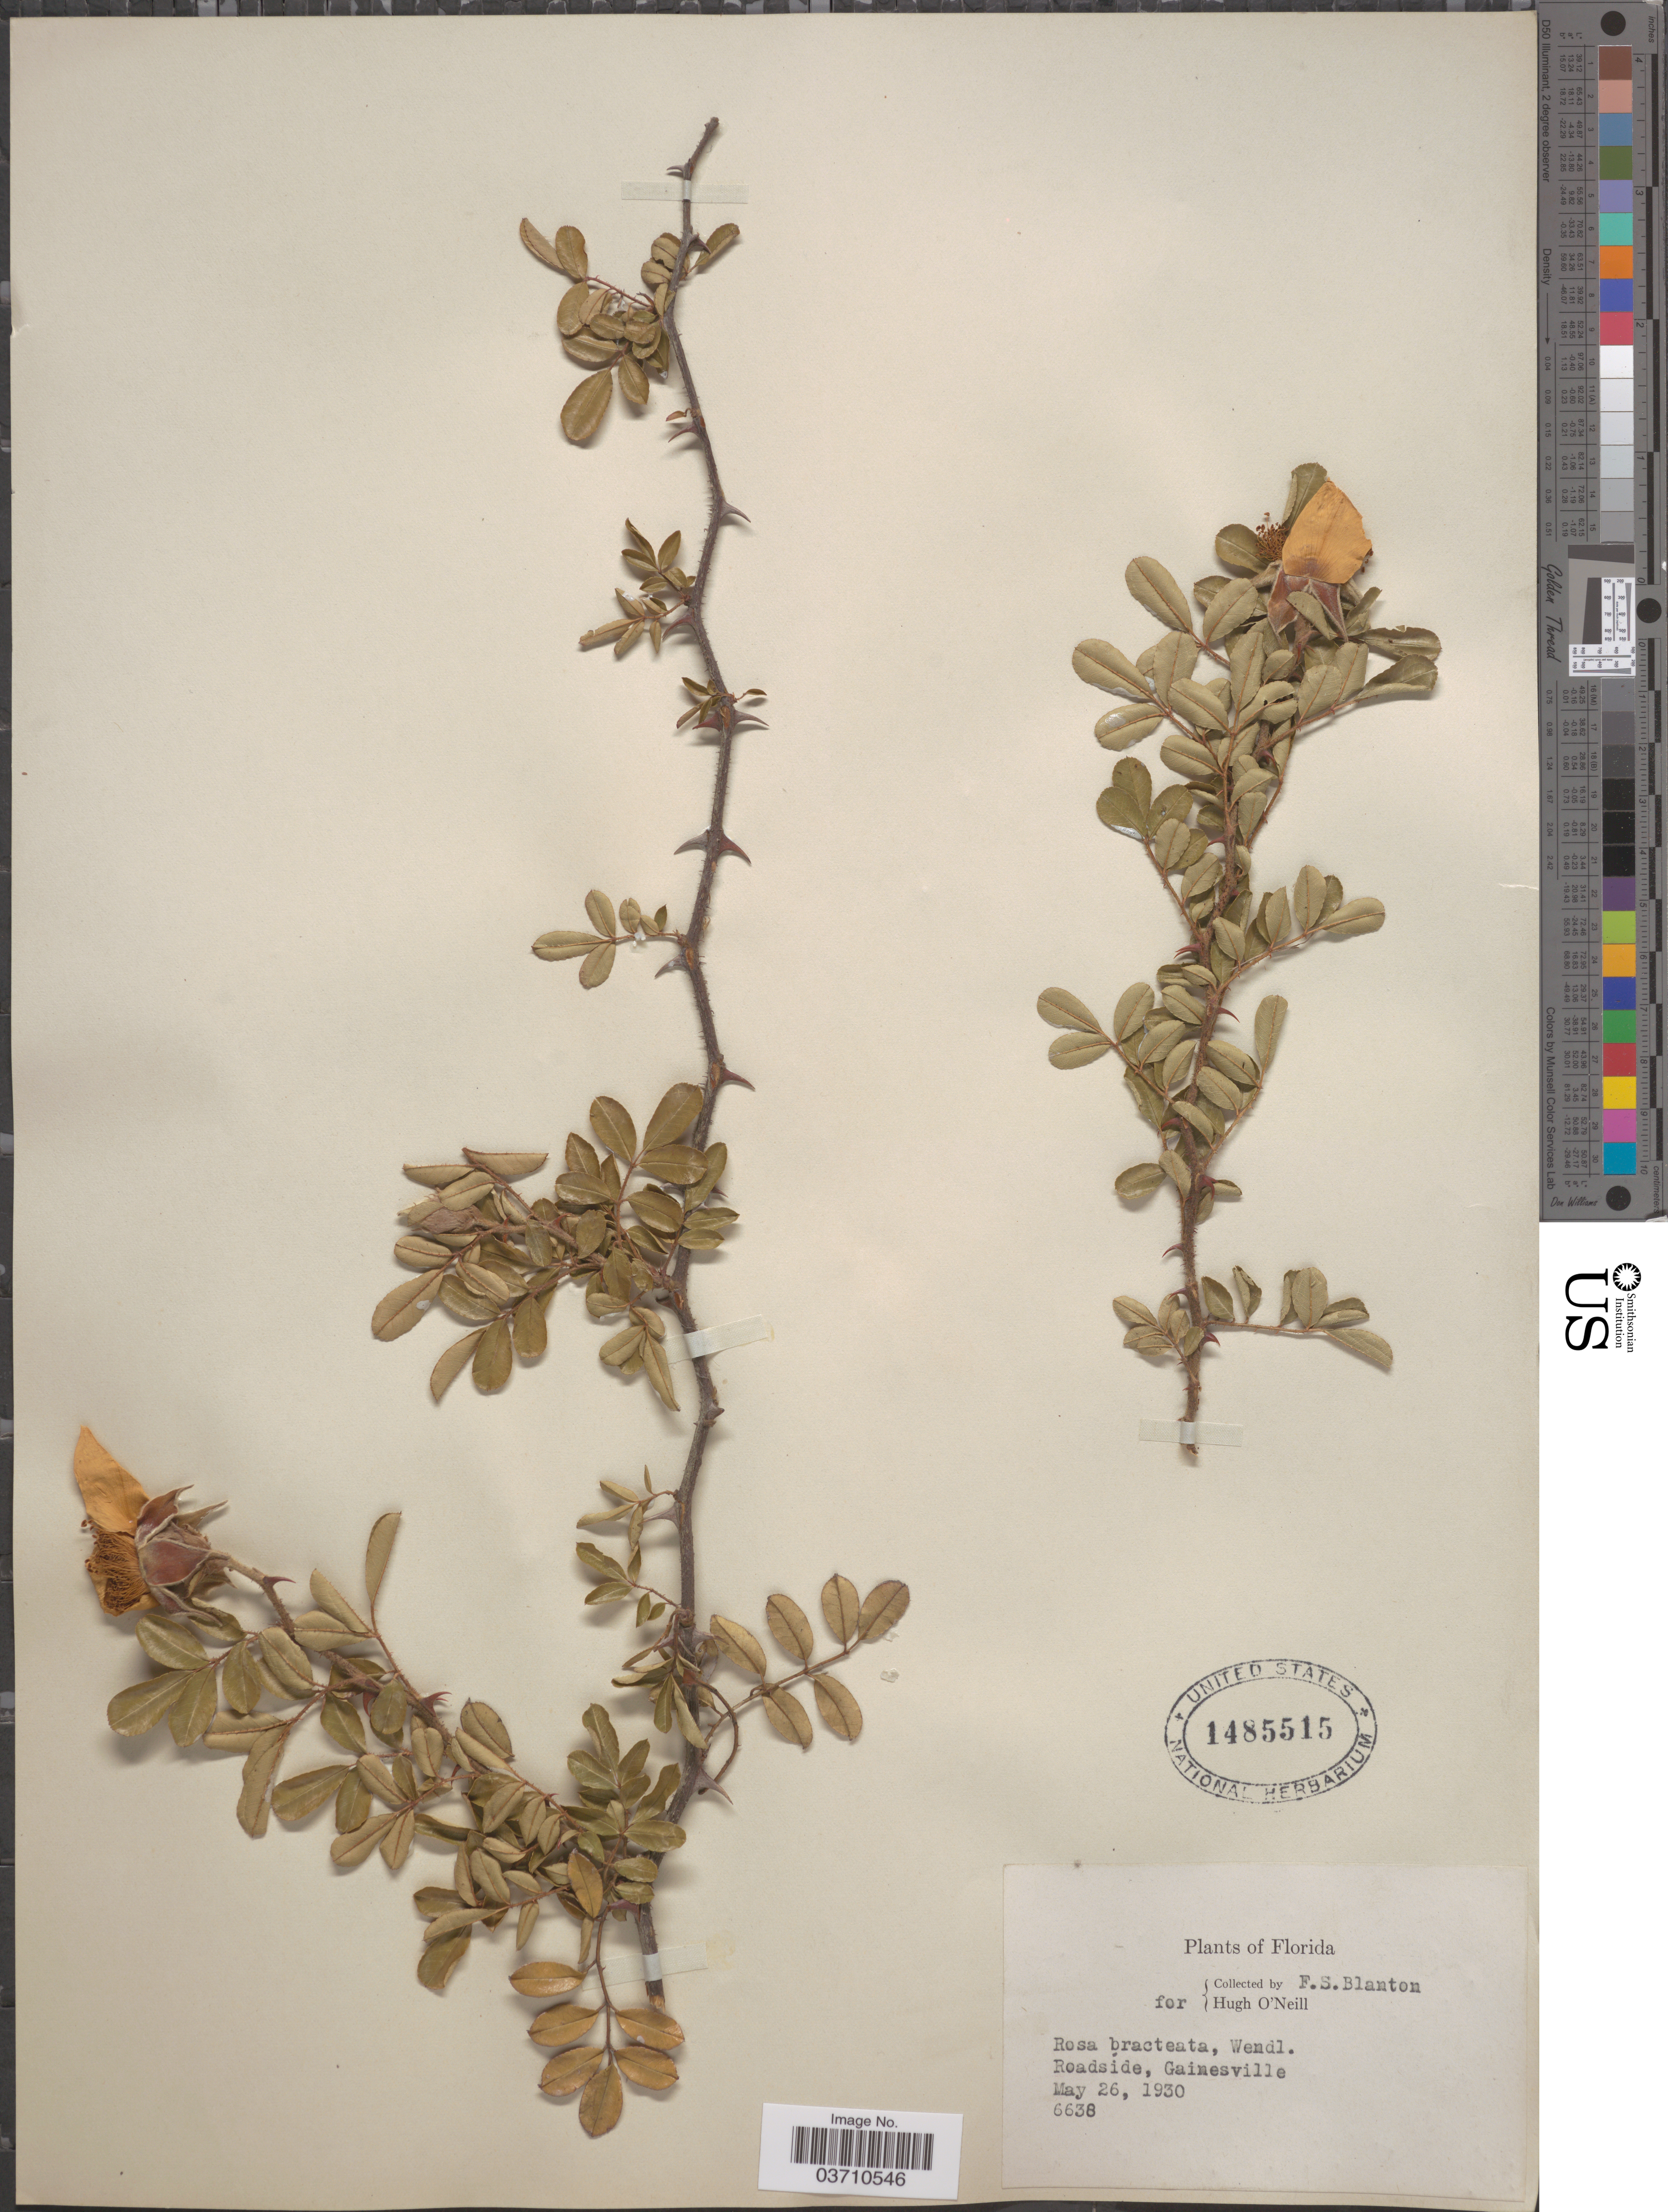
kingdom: Plantae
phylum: Tracheophyta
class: Magnoliopsida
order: Rosales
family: Rosaceae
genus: Rosa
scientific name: Rosa bracteata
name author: J.C. Wendl.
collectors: F. S. Blanton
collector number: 6638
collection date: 1930-05-26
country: United States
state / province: Florida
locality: Roadside, Gainesville.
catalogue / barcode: US 1485515